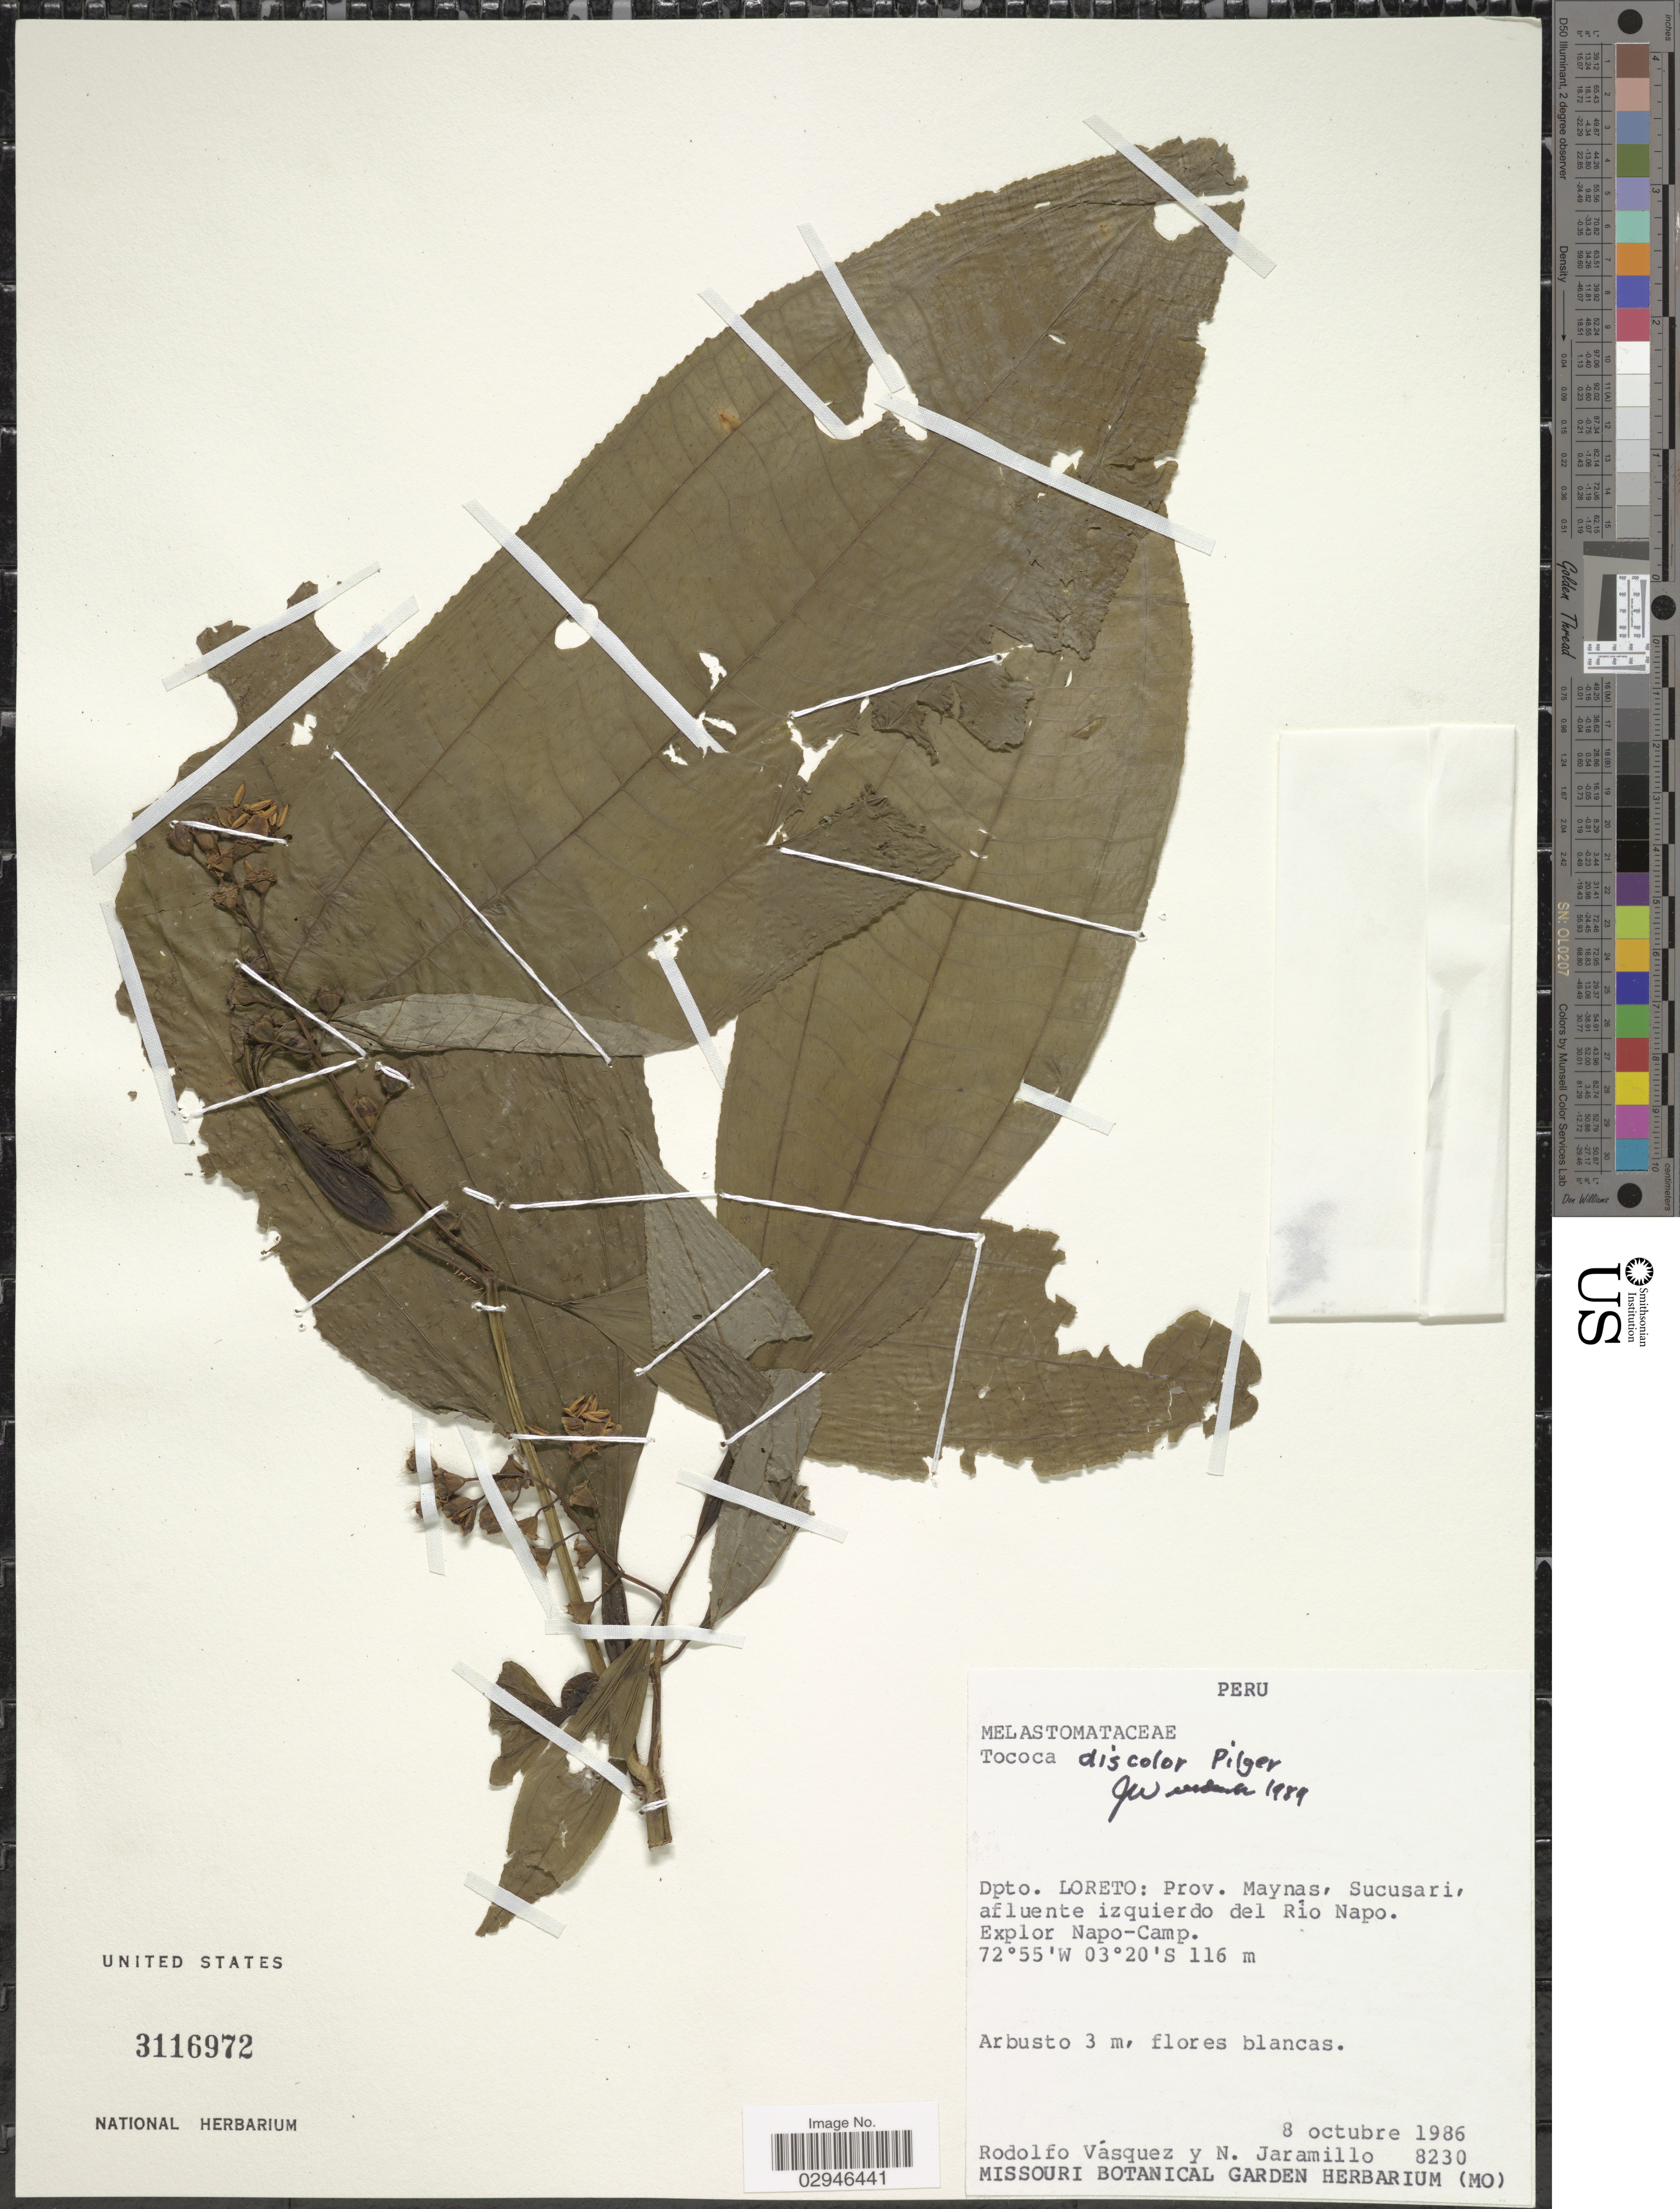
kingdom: Plantae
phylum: Tracheophyta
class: Magnoliopsida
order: Myrtales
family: Melastomataceae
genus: Tococa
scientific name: Tococa discolor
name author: Pilg.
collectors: R. Vásquez & N. Jaramillo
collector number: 8230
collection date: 1986-10-08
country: Peru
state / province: Loreto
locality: Dpto. Loreto: Prov. Maynas, Sucusari, afluente izquierda del Rio Napo, Explor Napo-Camp.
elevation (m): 116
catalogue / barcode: US 3116972